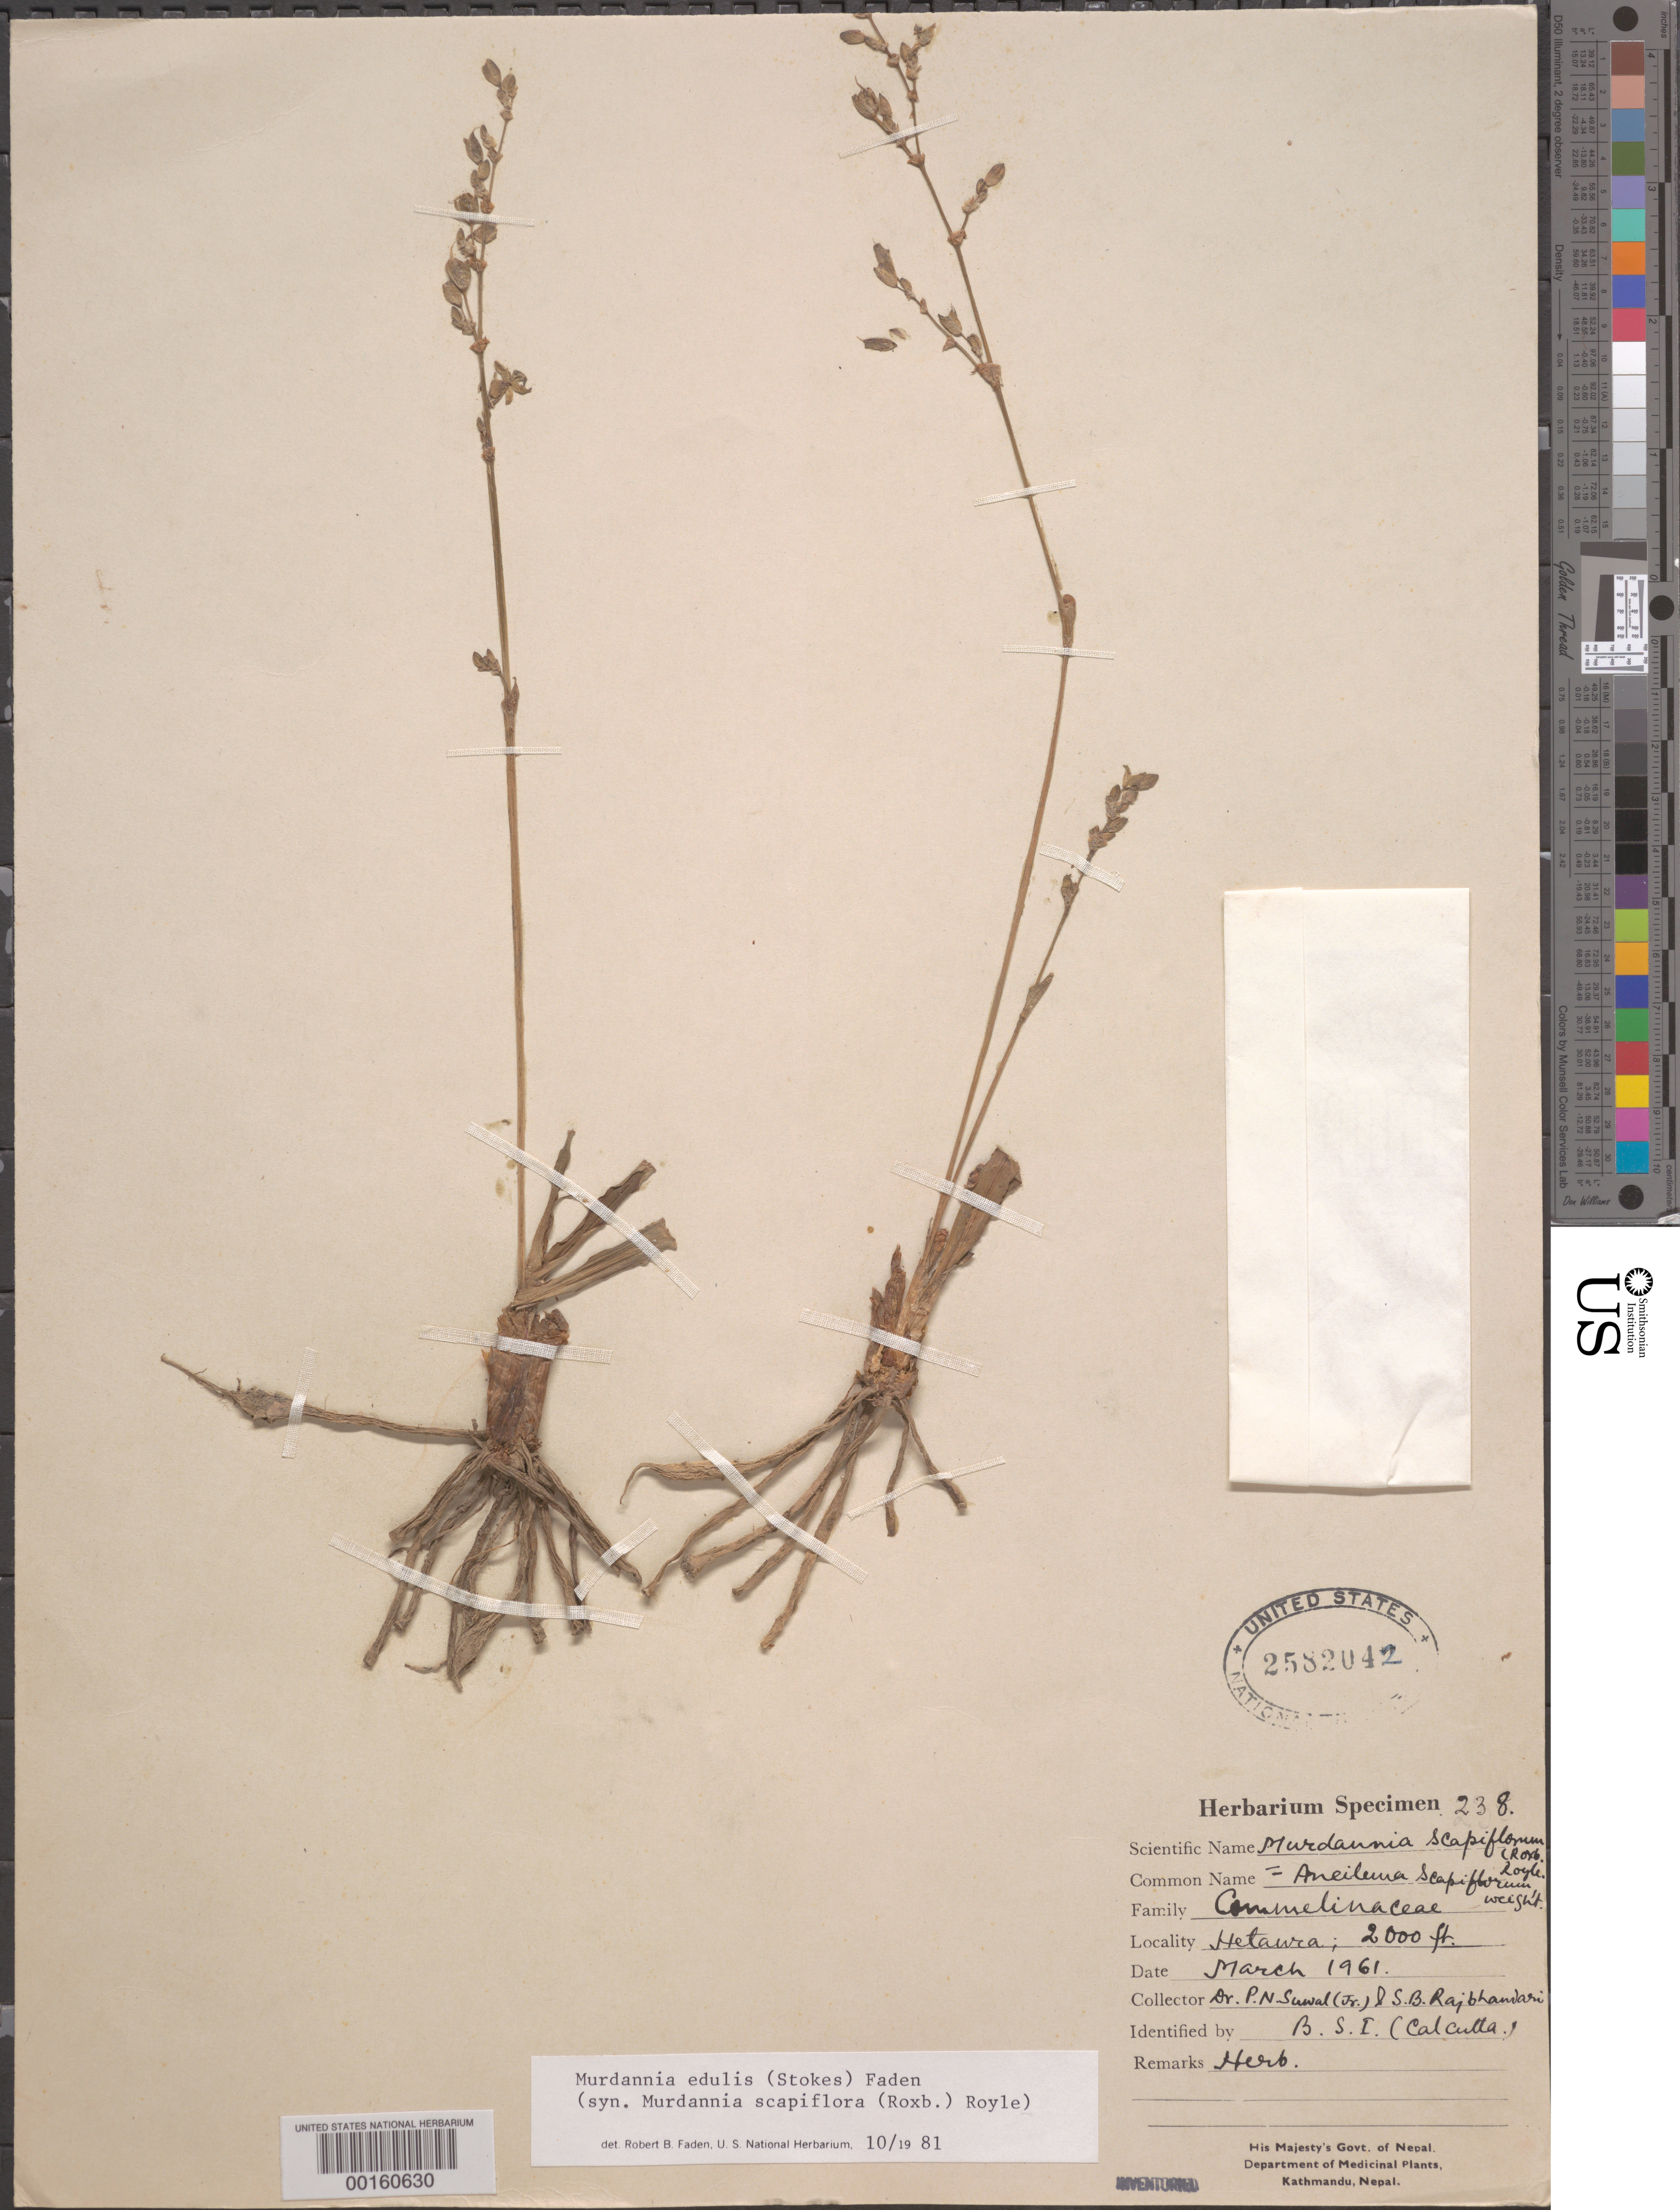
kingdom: Plantae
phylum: Tracheophyta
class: Liliopsida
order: Commelinales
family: Commelinaceae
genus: Murdannia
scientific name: Murdannia edulis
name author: (Stokes) Faden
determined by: Faden, Robert B., (US), Smithsonian Institution - National Museum of Natural History (UNITED STATES)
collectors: P. Suwal & I. Rajbhandari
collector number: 238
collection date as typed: Mar 1961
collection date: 1961-03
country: Nepal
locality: Hetawa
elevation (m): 610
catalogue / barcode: US 2582042